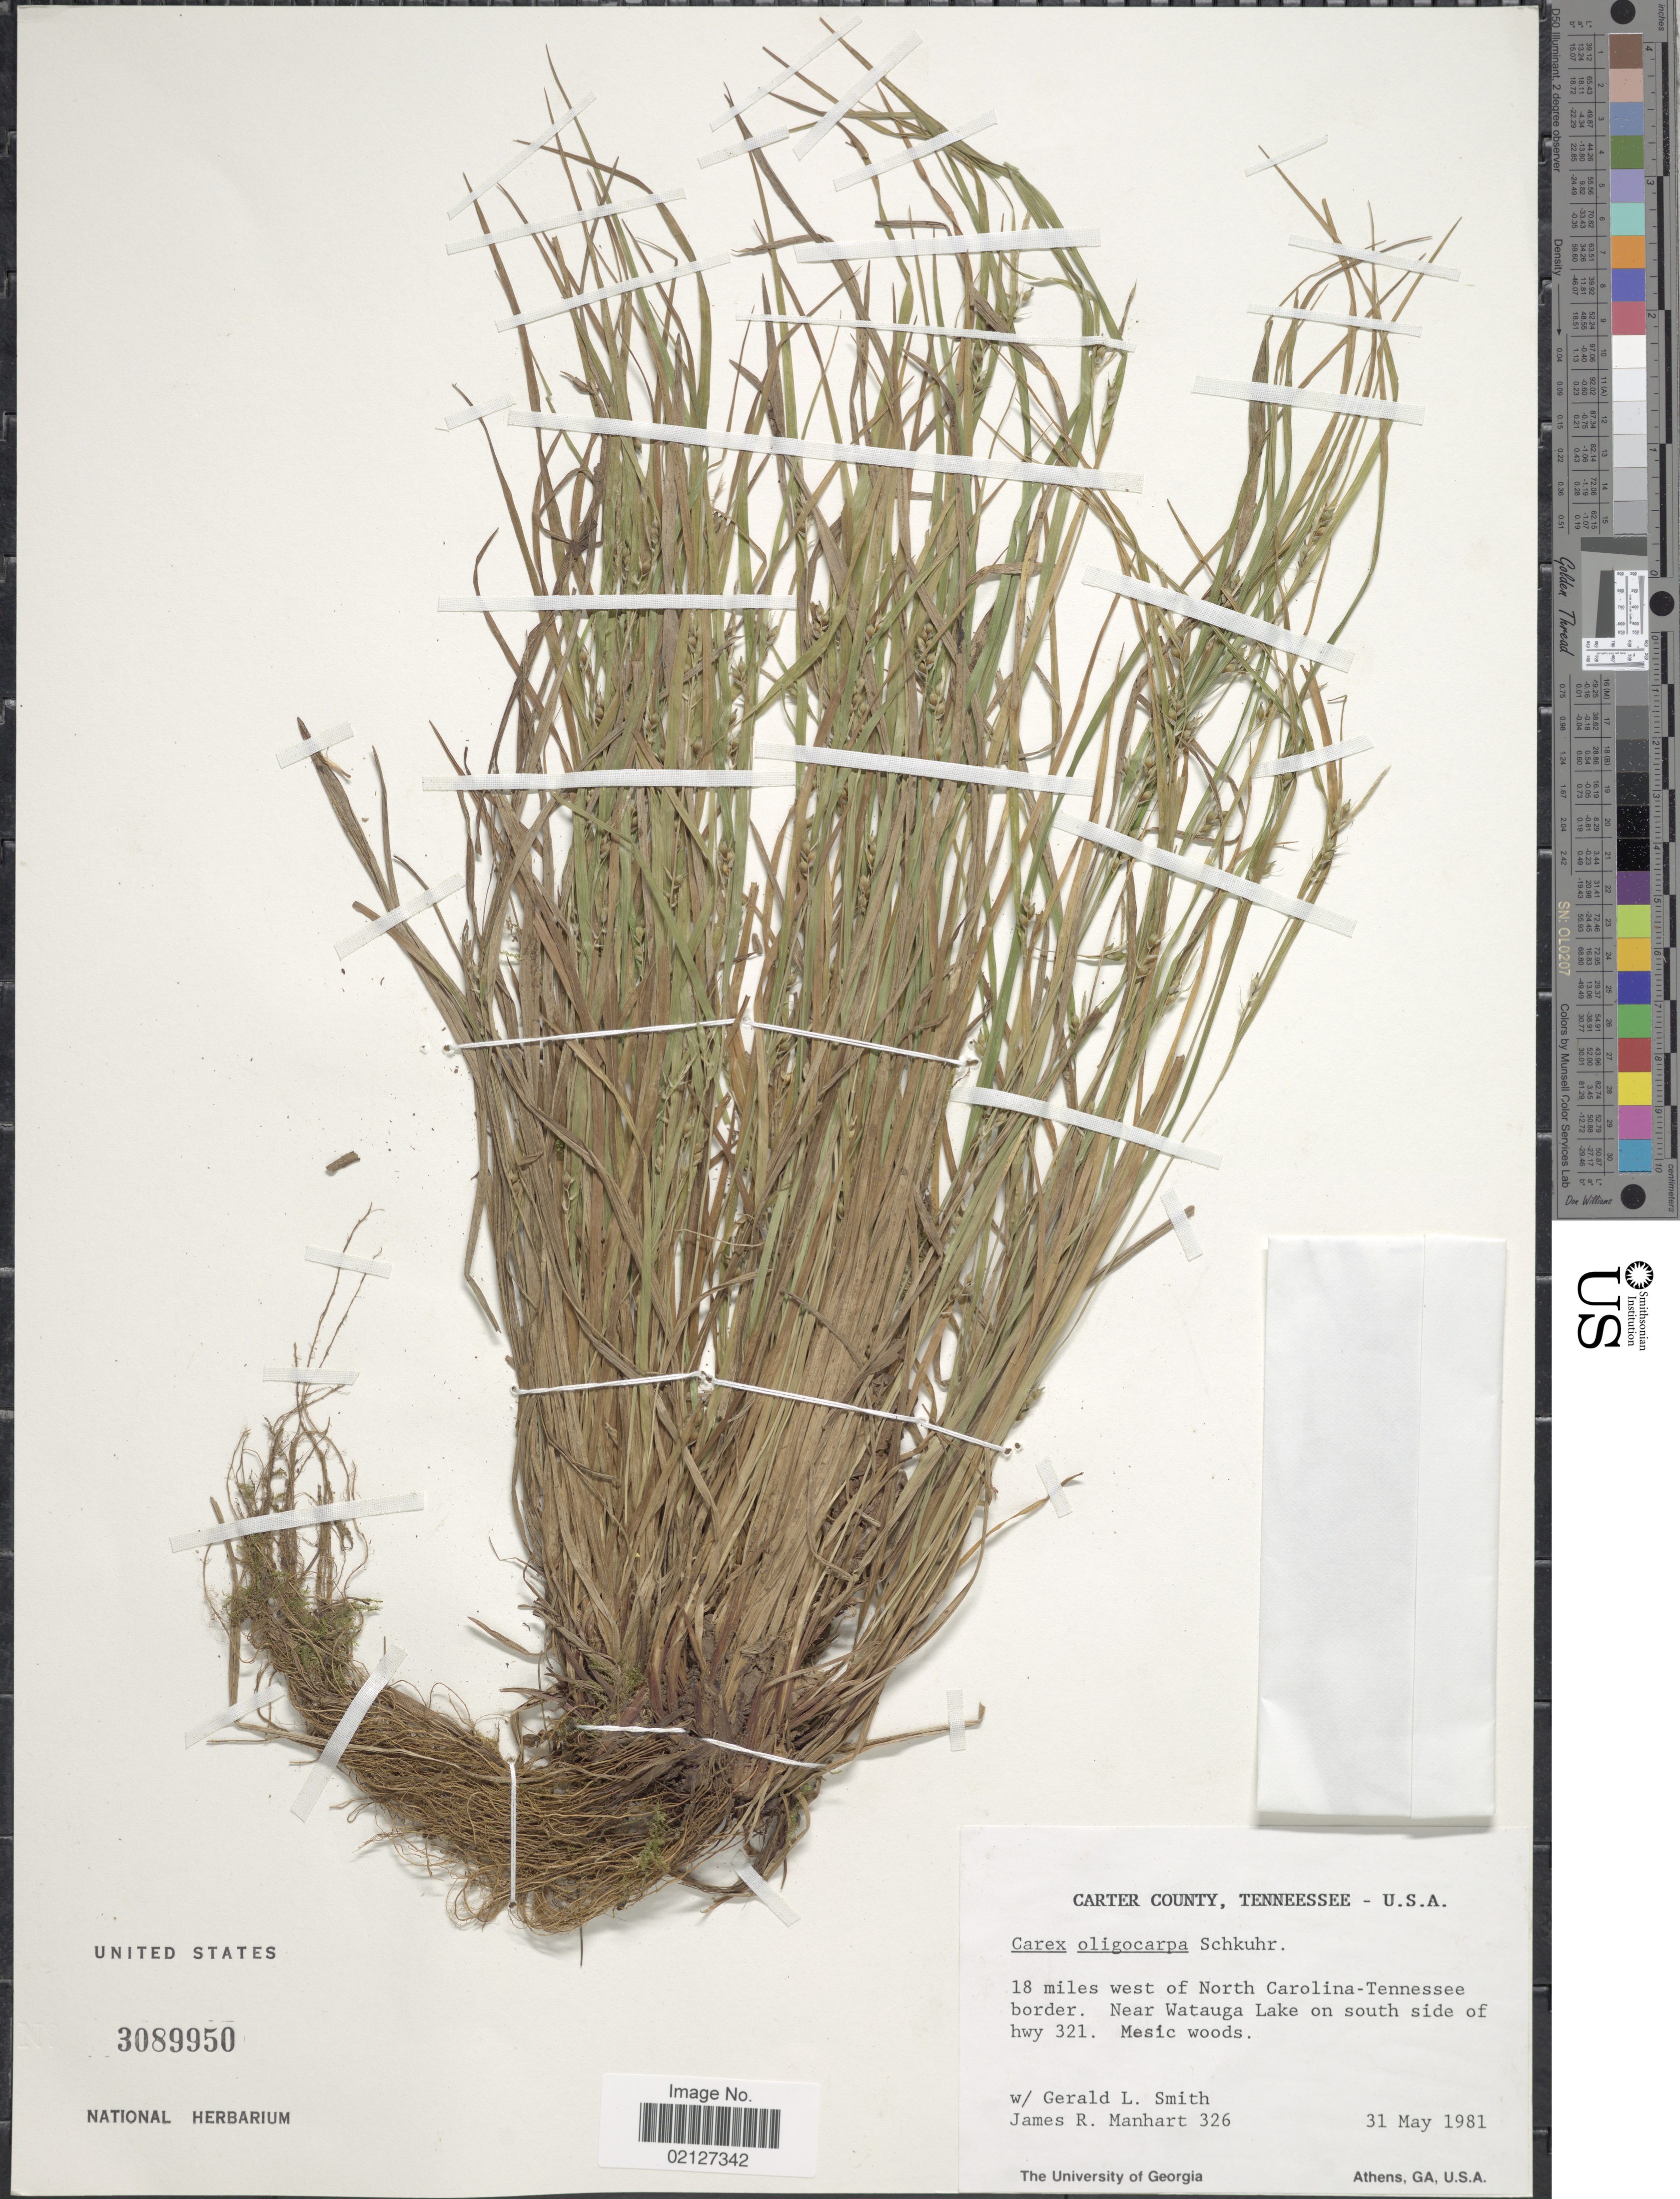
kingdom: Plantae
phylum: Tracheophyta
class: Liliopsida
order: Poales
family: Cyperaceae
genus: Carex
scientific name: Carex oligocarpa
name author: Willd.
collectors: J. Manhart & G. L. Smith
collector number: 326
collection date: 1981-05-31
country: United States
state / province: Tennessee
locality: Carter County, 18 miles west of North Carolina-Tennessee border, near Watauga Lake on south side of hwy 321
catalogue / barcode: US 3089950